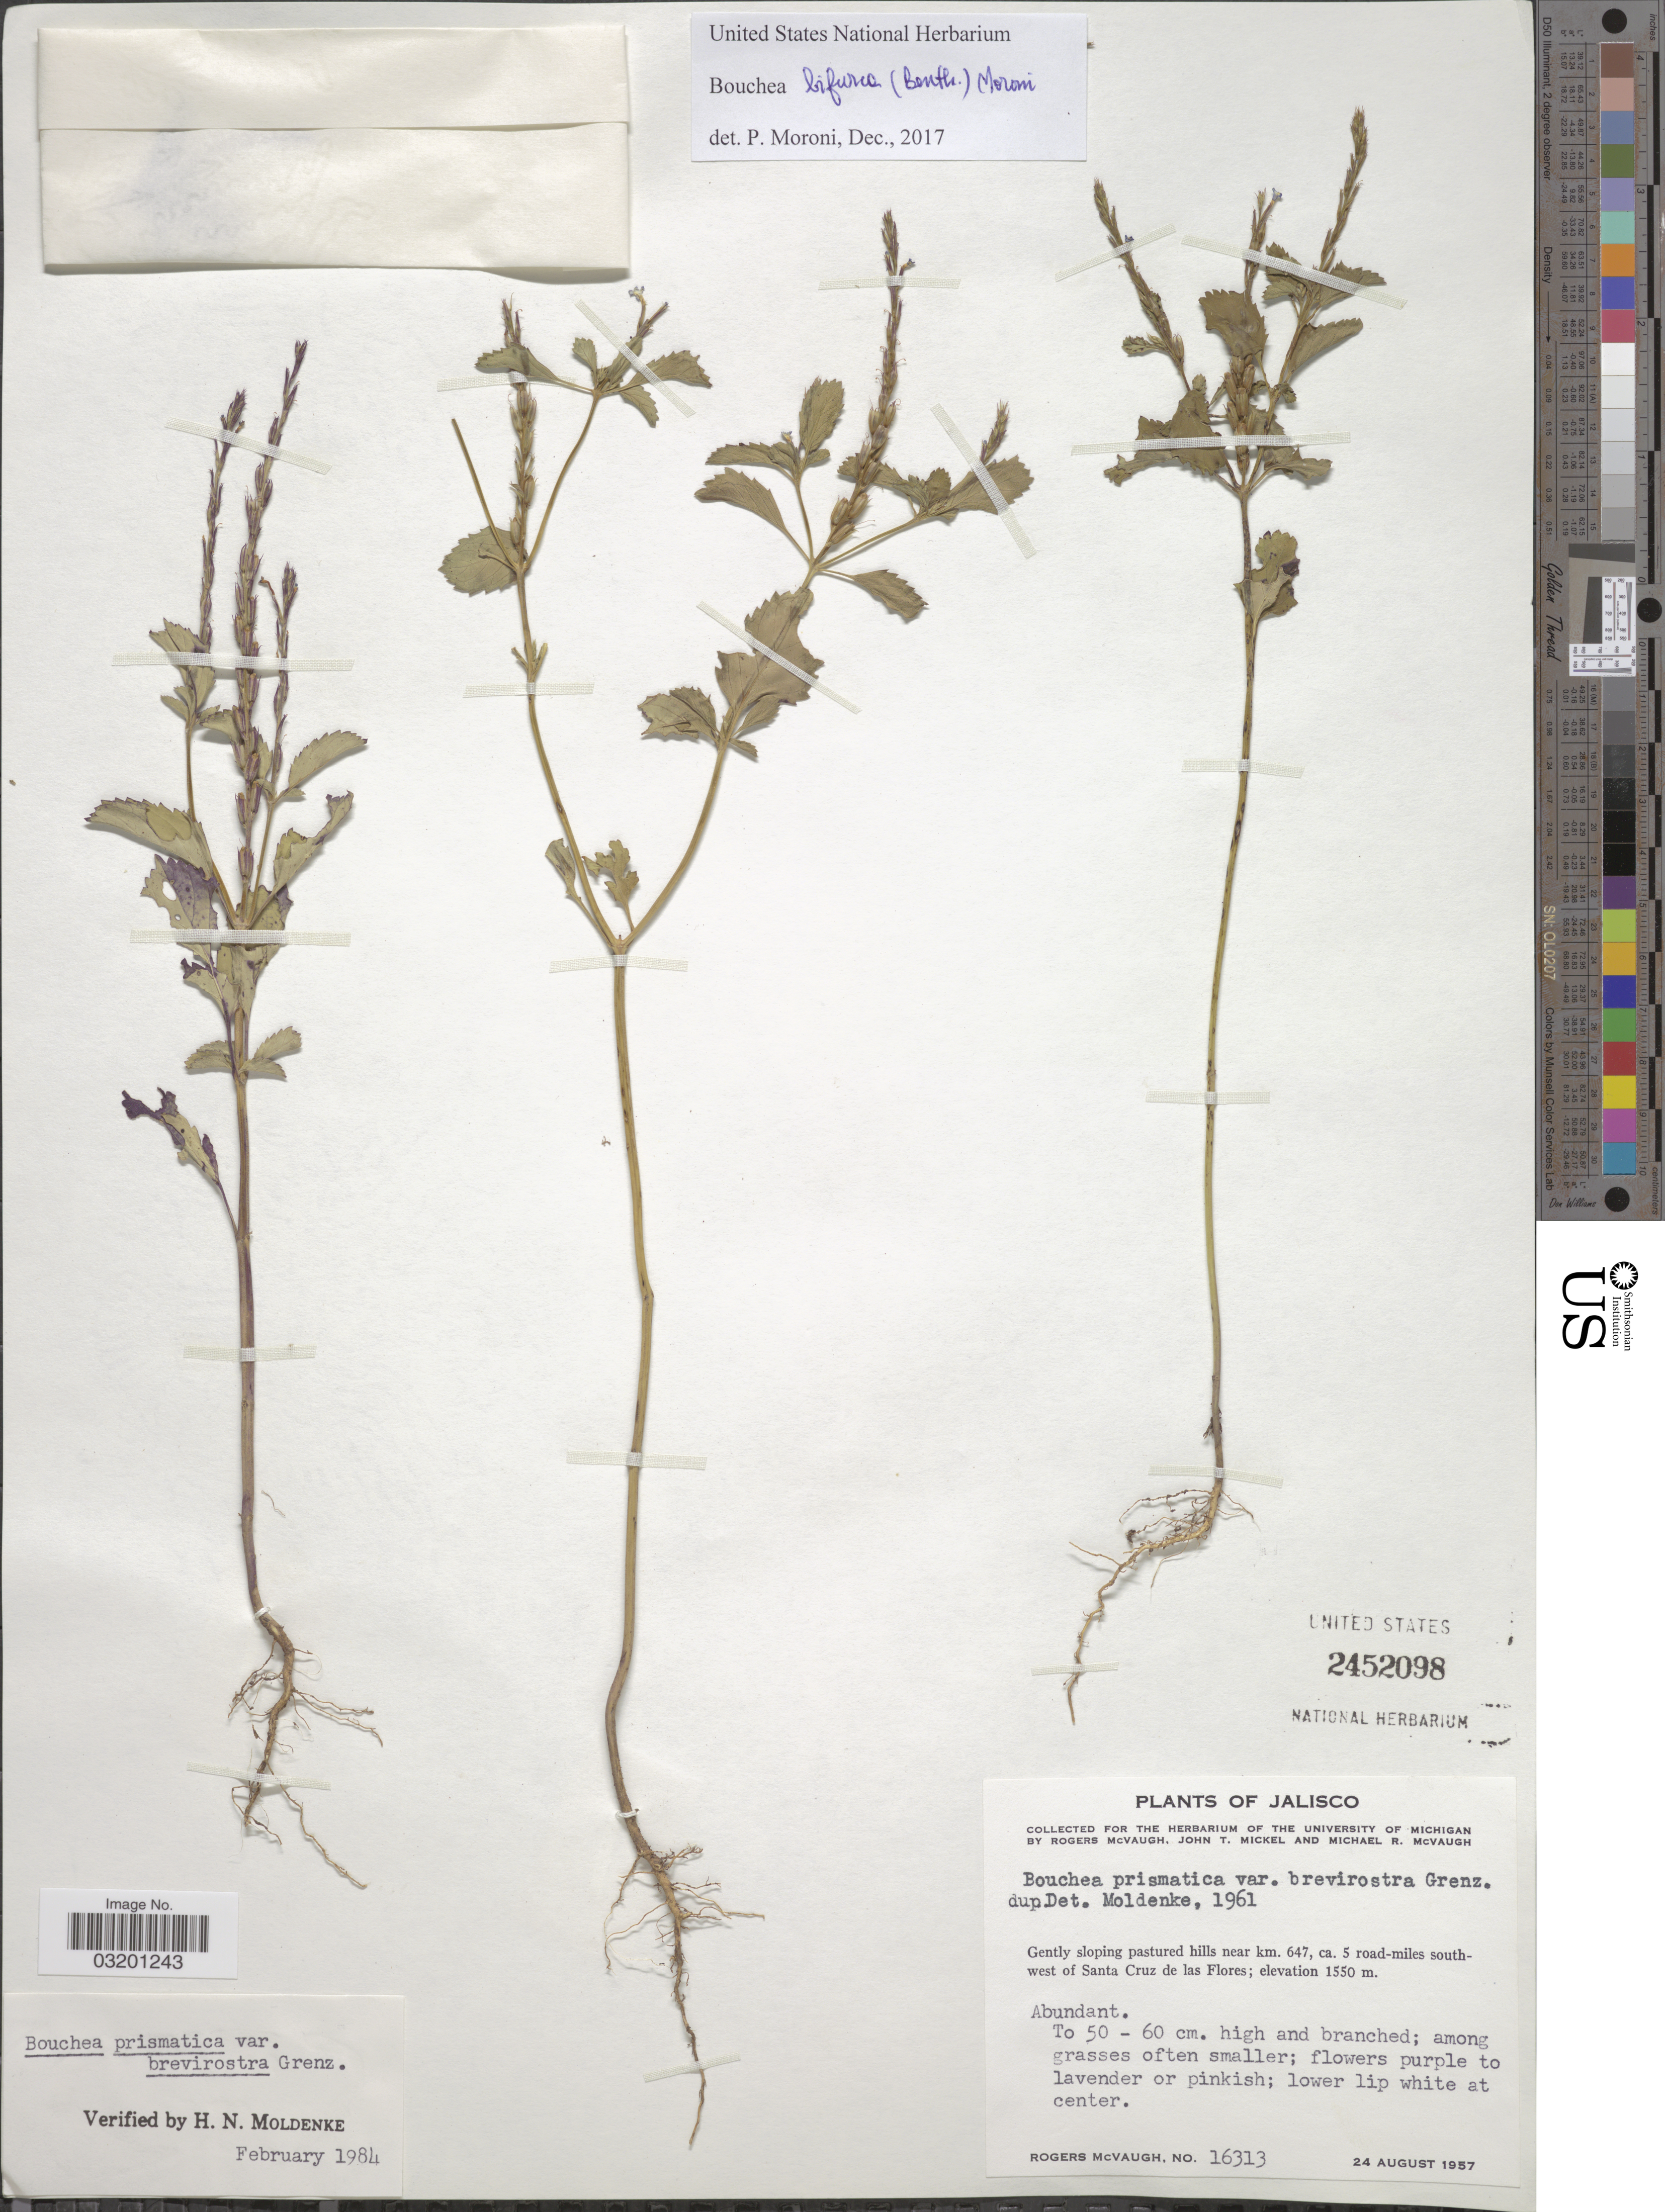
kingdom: Plantae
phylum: Tracheophyta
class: Magnoliopsida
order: Lamiales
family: Verbenaceae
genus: Bouchea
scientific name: Bouchea bifurca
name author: (Benth.) P. Moroni & N. O'Leary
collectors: R. McVaugh, J. T. Mickel & M. R. McVaugh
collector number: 16313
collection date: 1957-08-24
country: Mexico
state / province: Jalisco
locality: Gently sloping pastured hills near km. 647, ca. 5 road-miles south-west of Santa Cruz de las Flores.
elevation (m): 1550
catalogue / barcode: US 2452098